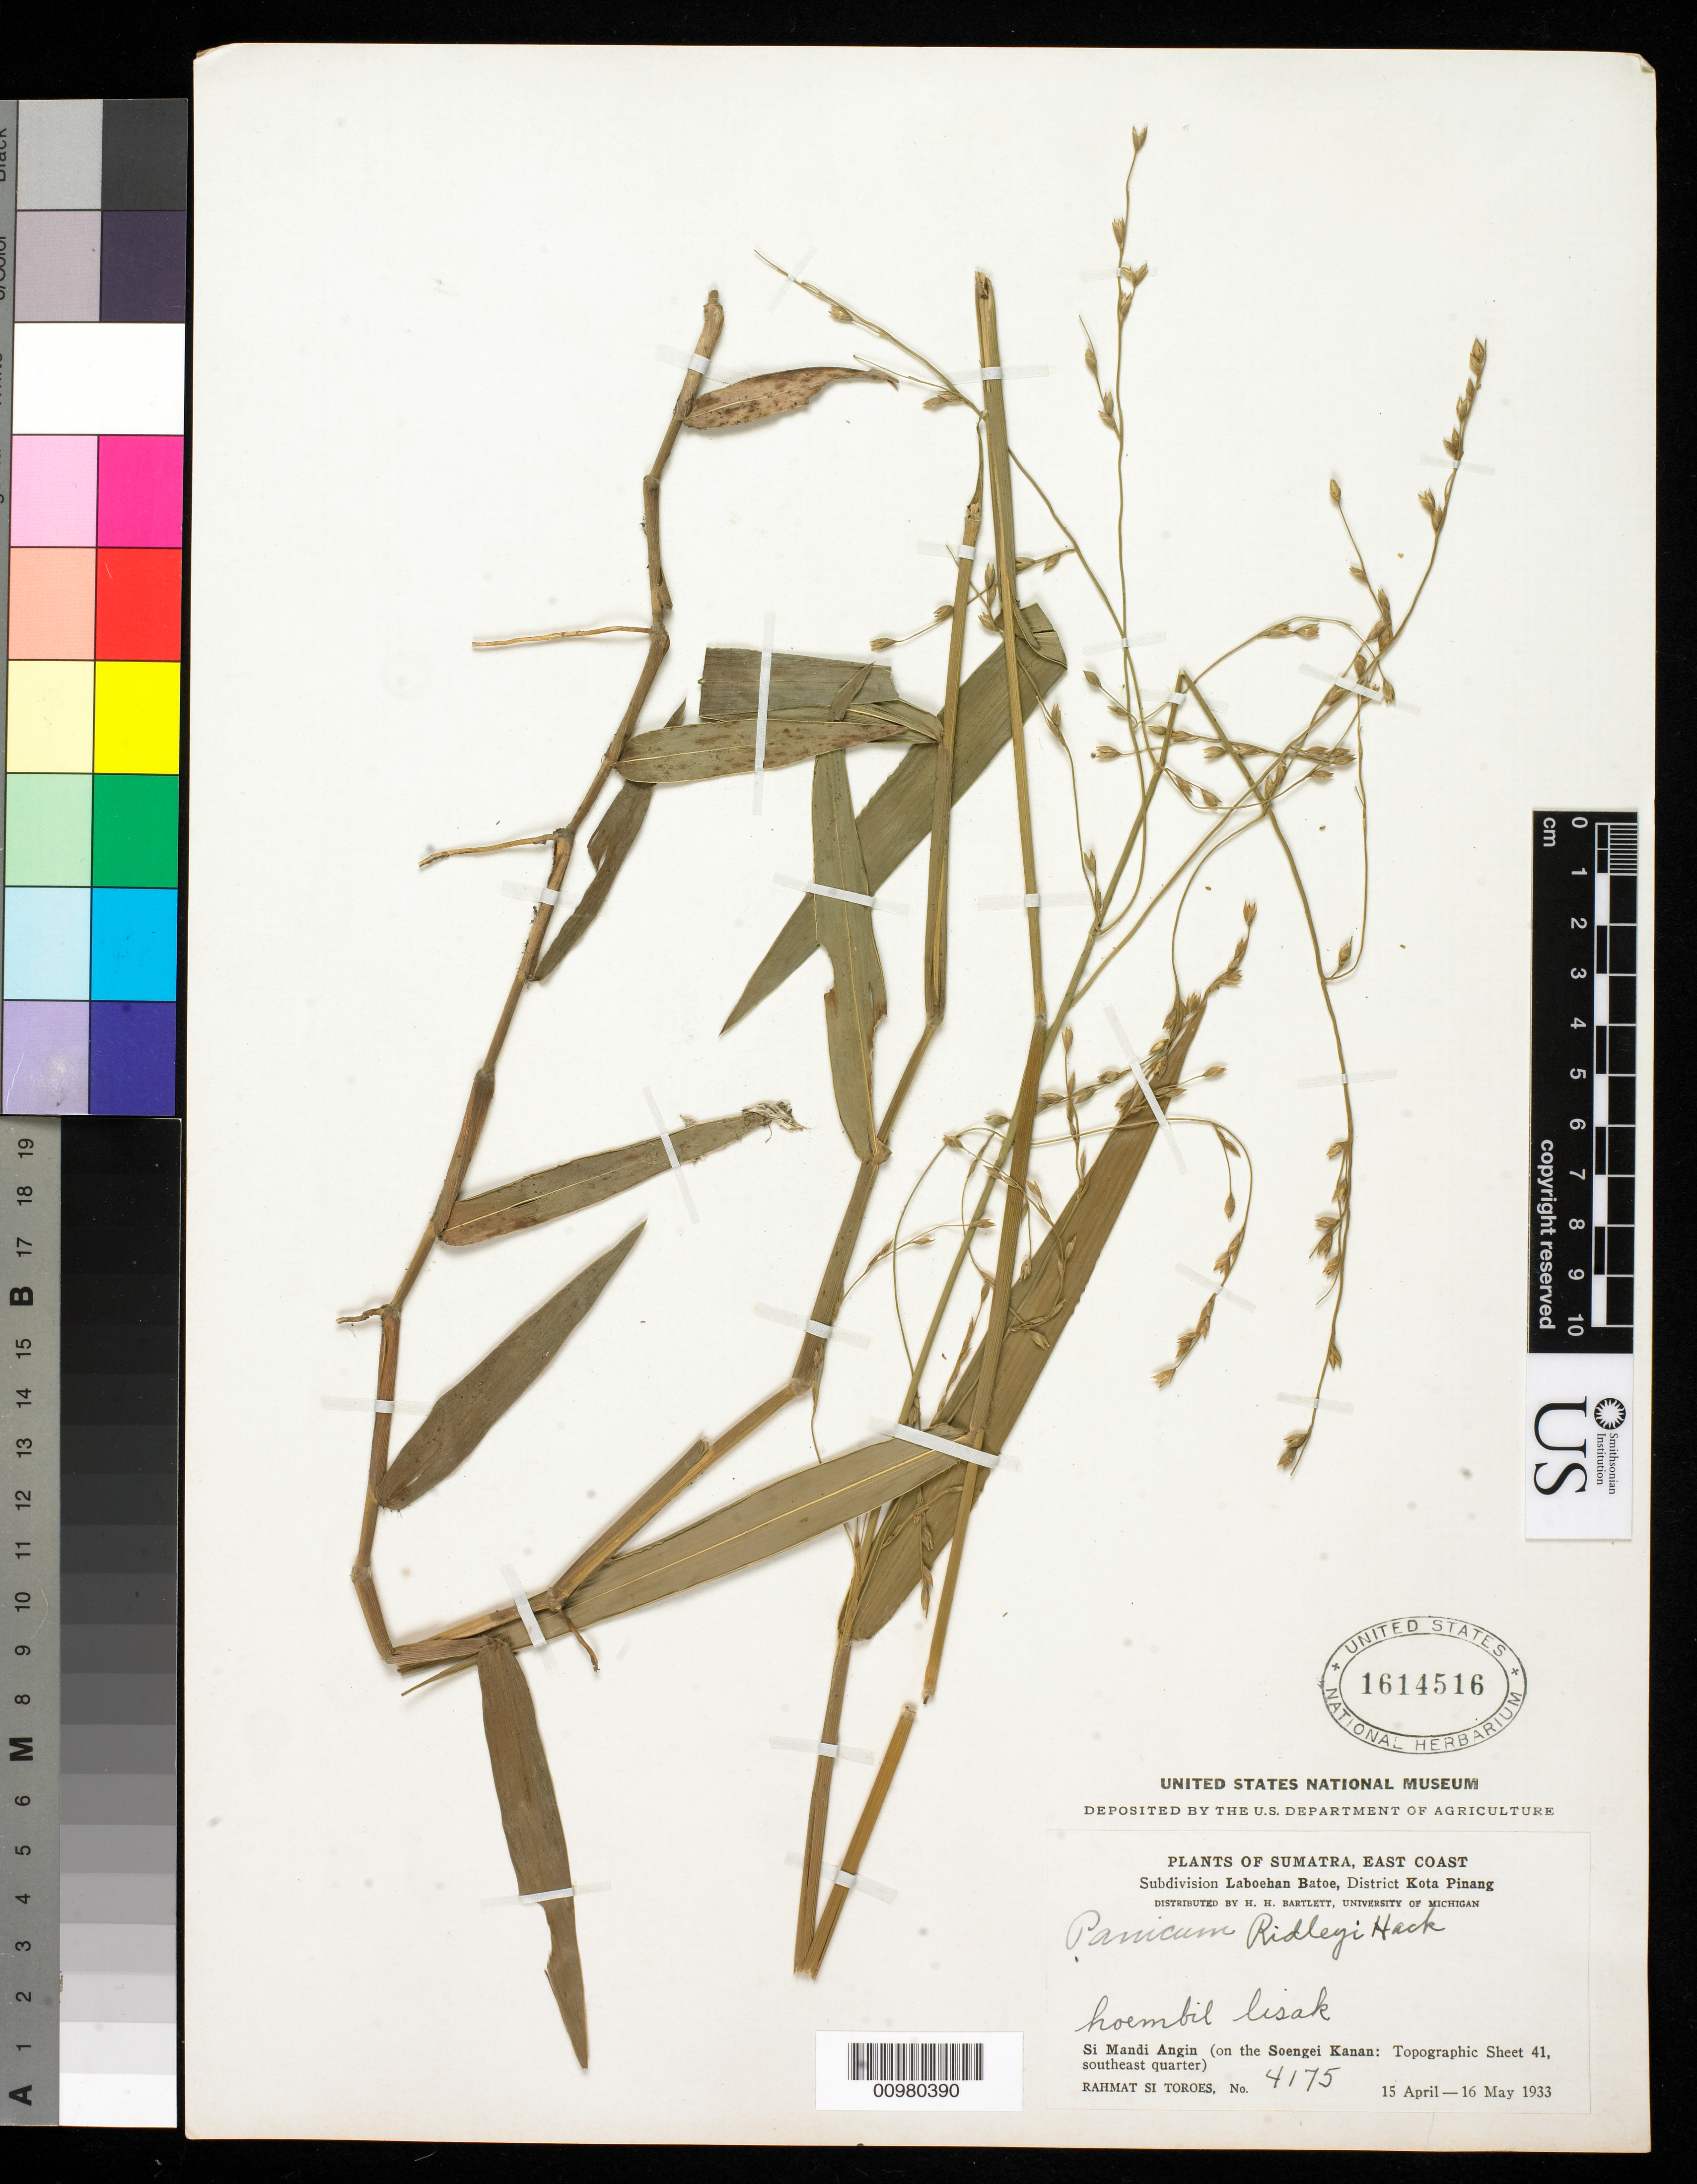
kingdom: Plantae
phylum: Tracheophyta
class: Liliopsida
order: Poales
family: Poaceae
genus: Panicum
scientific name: Panicum ridleyi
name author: Hack.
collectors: Rahmat Si Boeea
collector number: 4175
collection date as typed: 15 Apr 1933 to 16 May 1933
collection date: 1933-04-15/1933-05-16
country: Indonesia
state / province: Sumatra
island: Sumatra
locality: (East Coast) Si Mandi Angin (on the Soengi Kanan). Subdivision Laboehan Batoe, District Kota Pinang.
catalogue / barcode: US 1614516